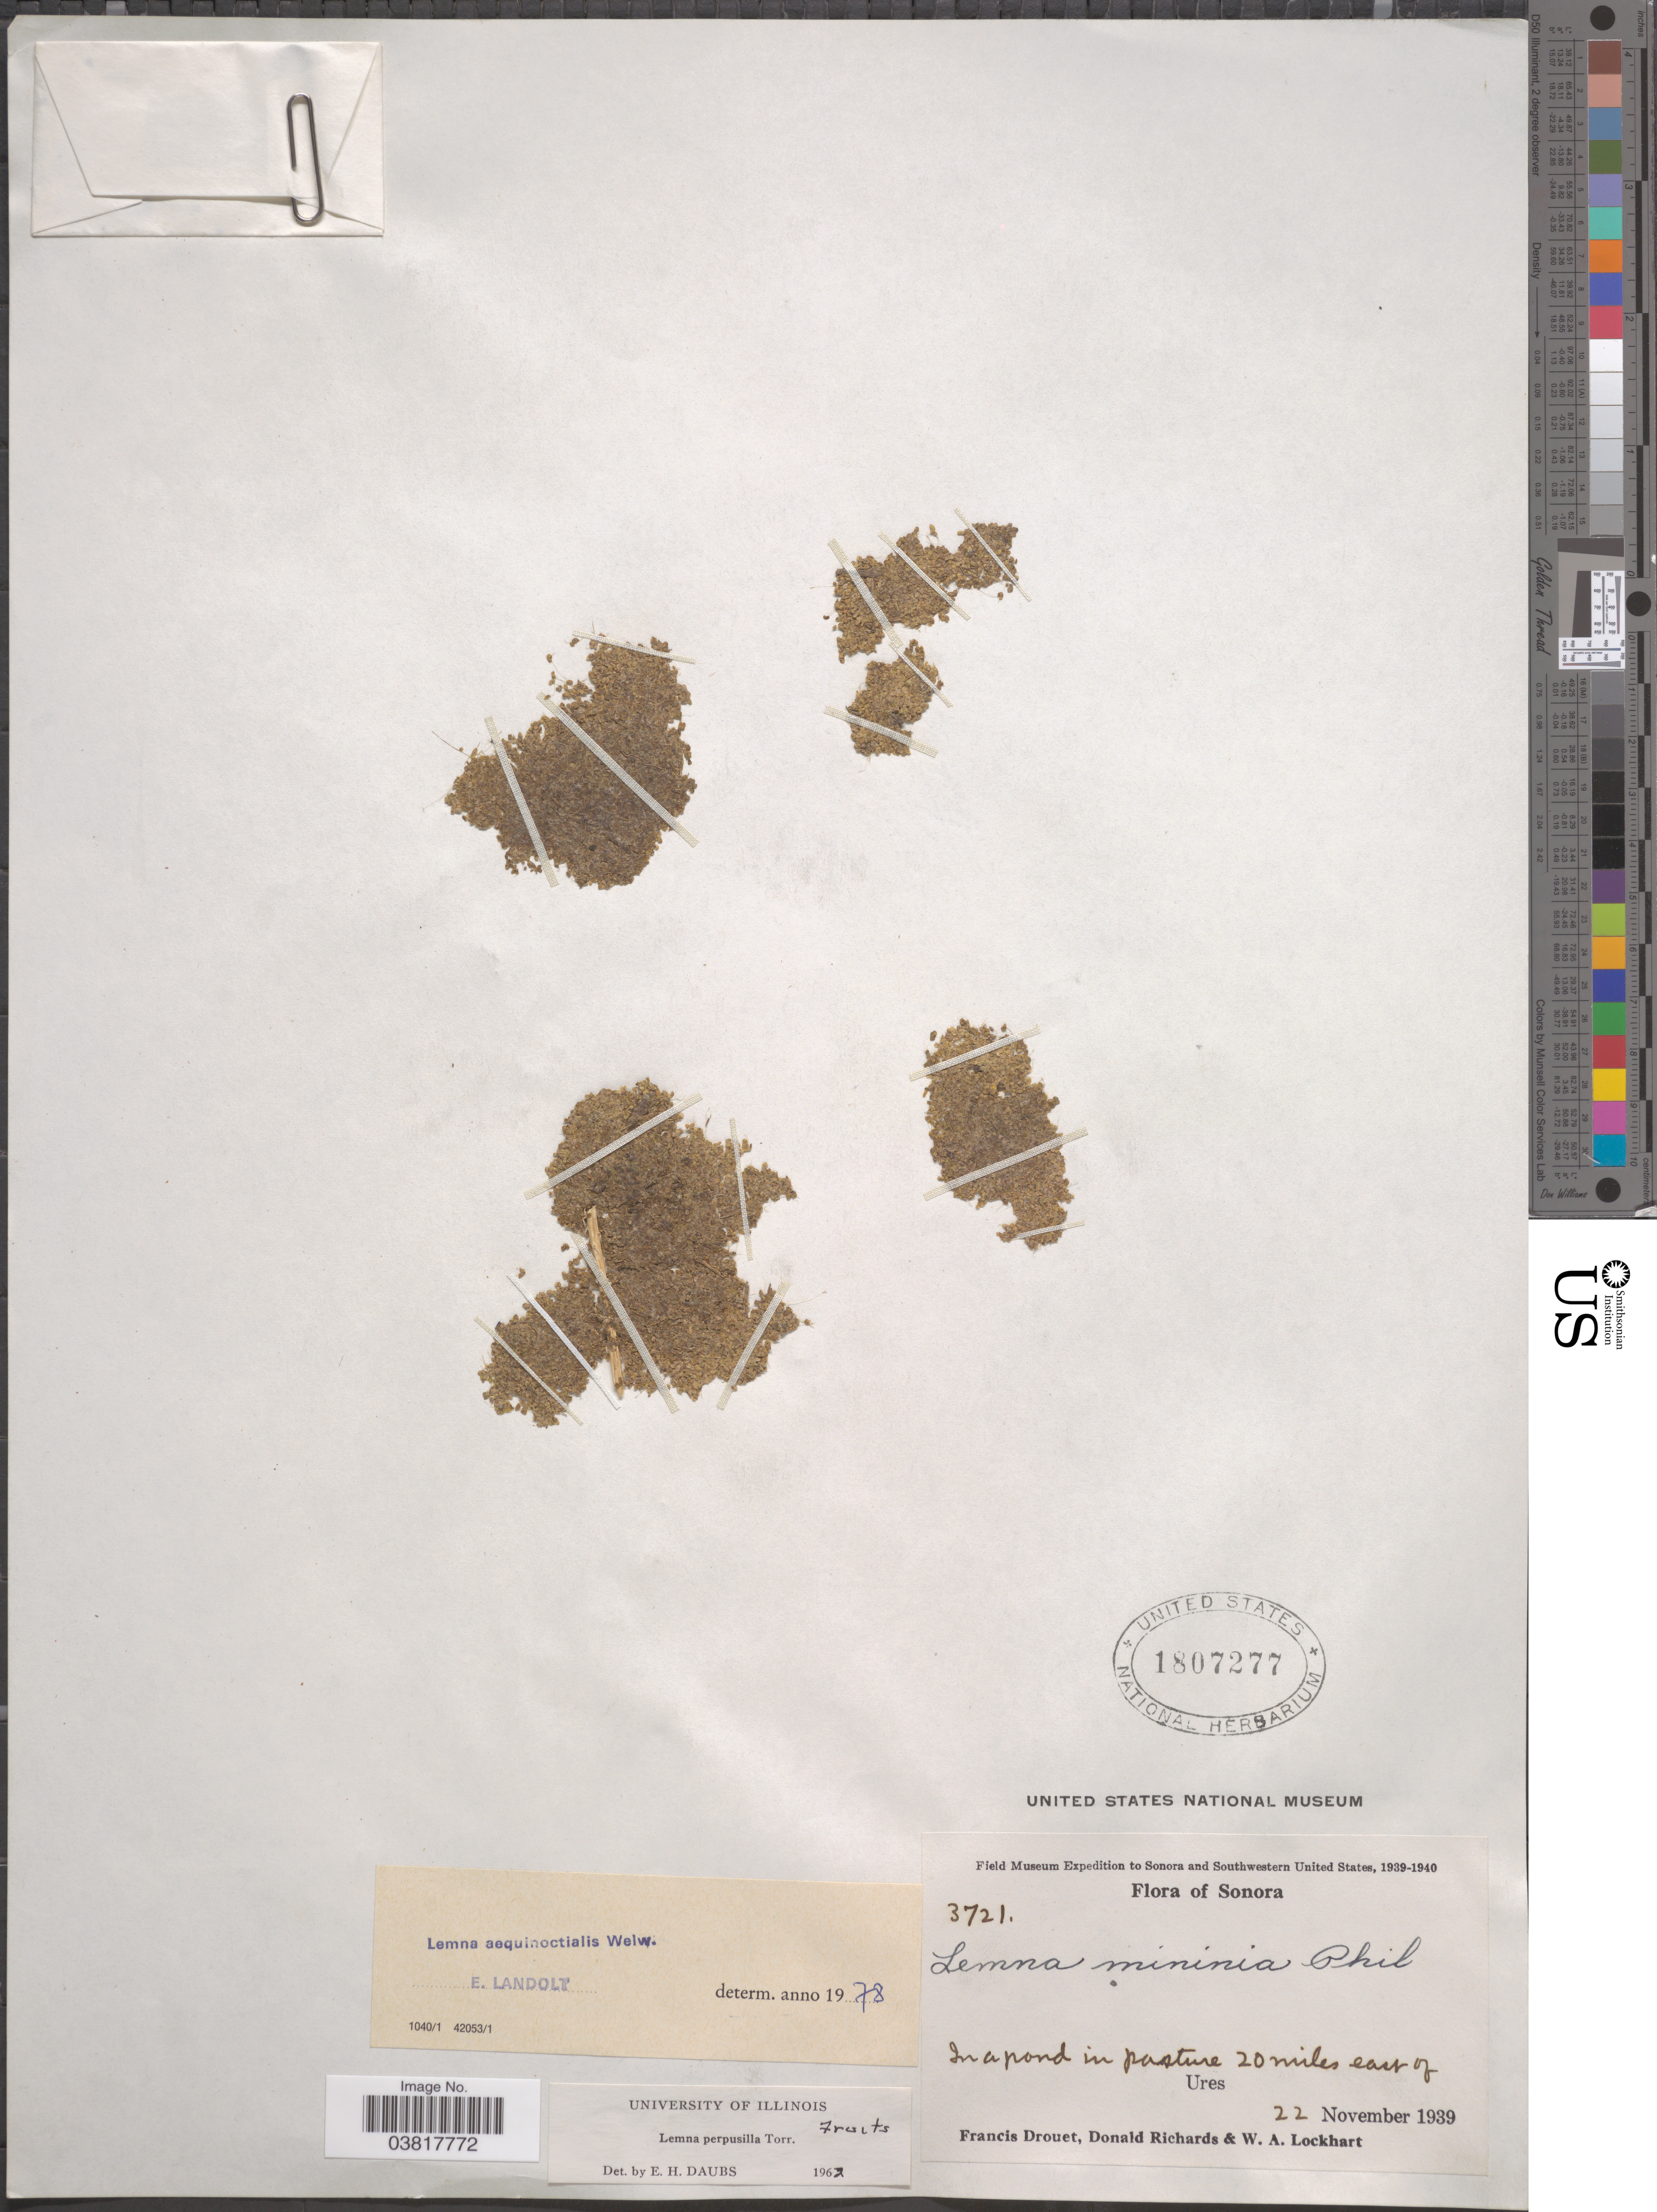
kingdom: Plantae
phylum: Tracheophyta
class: Liliopsida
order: Alismatales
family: Araceae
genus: Lemna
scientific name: Lemna aequinoctialis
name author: Welw.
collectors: F. E. Drouet, D. Richards & W. Lockhart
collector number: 3721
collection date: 1939-11-22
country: Mexico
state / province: Sonora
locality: In a pond in pasture 20 miles east of Ures.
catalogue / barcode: US 1807277